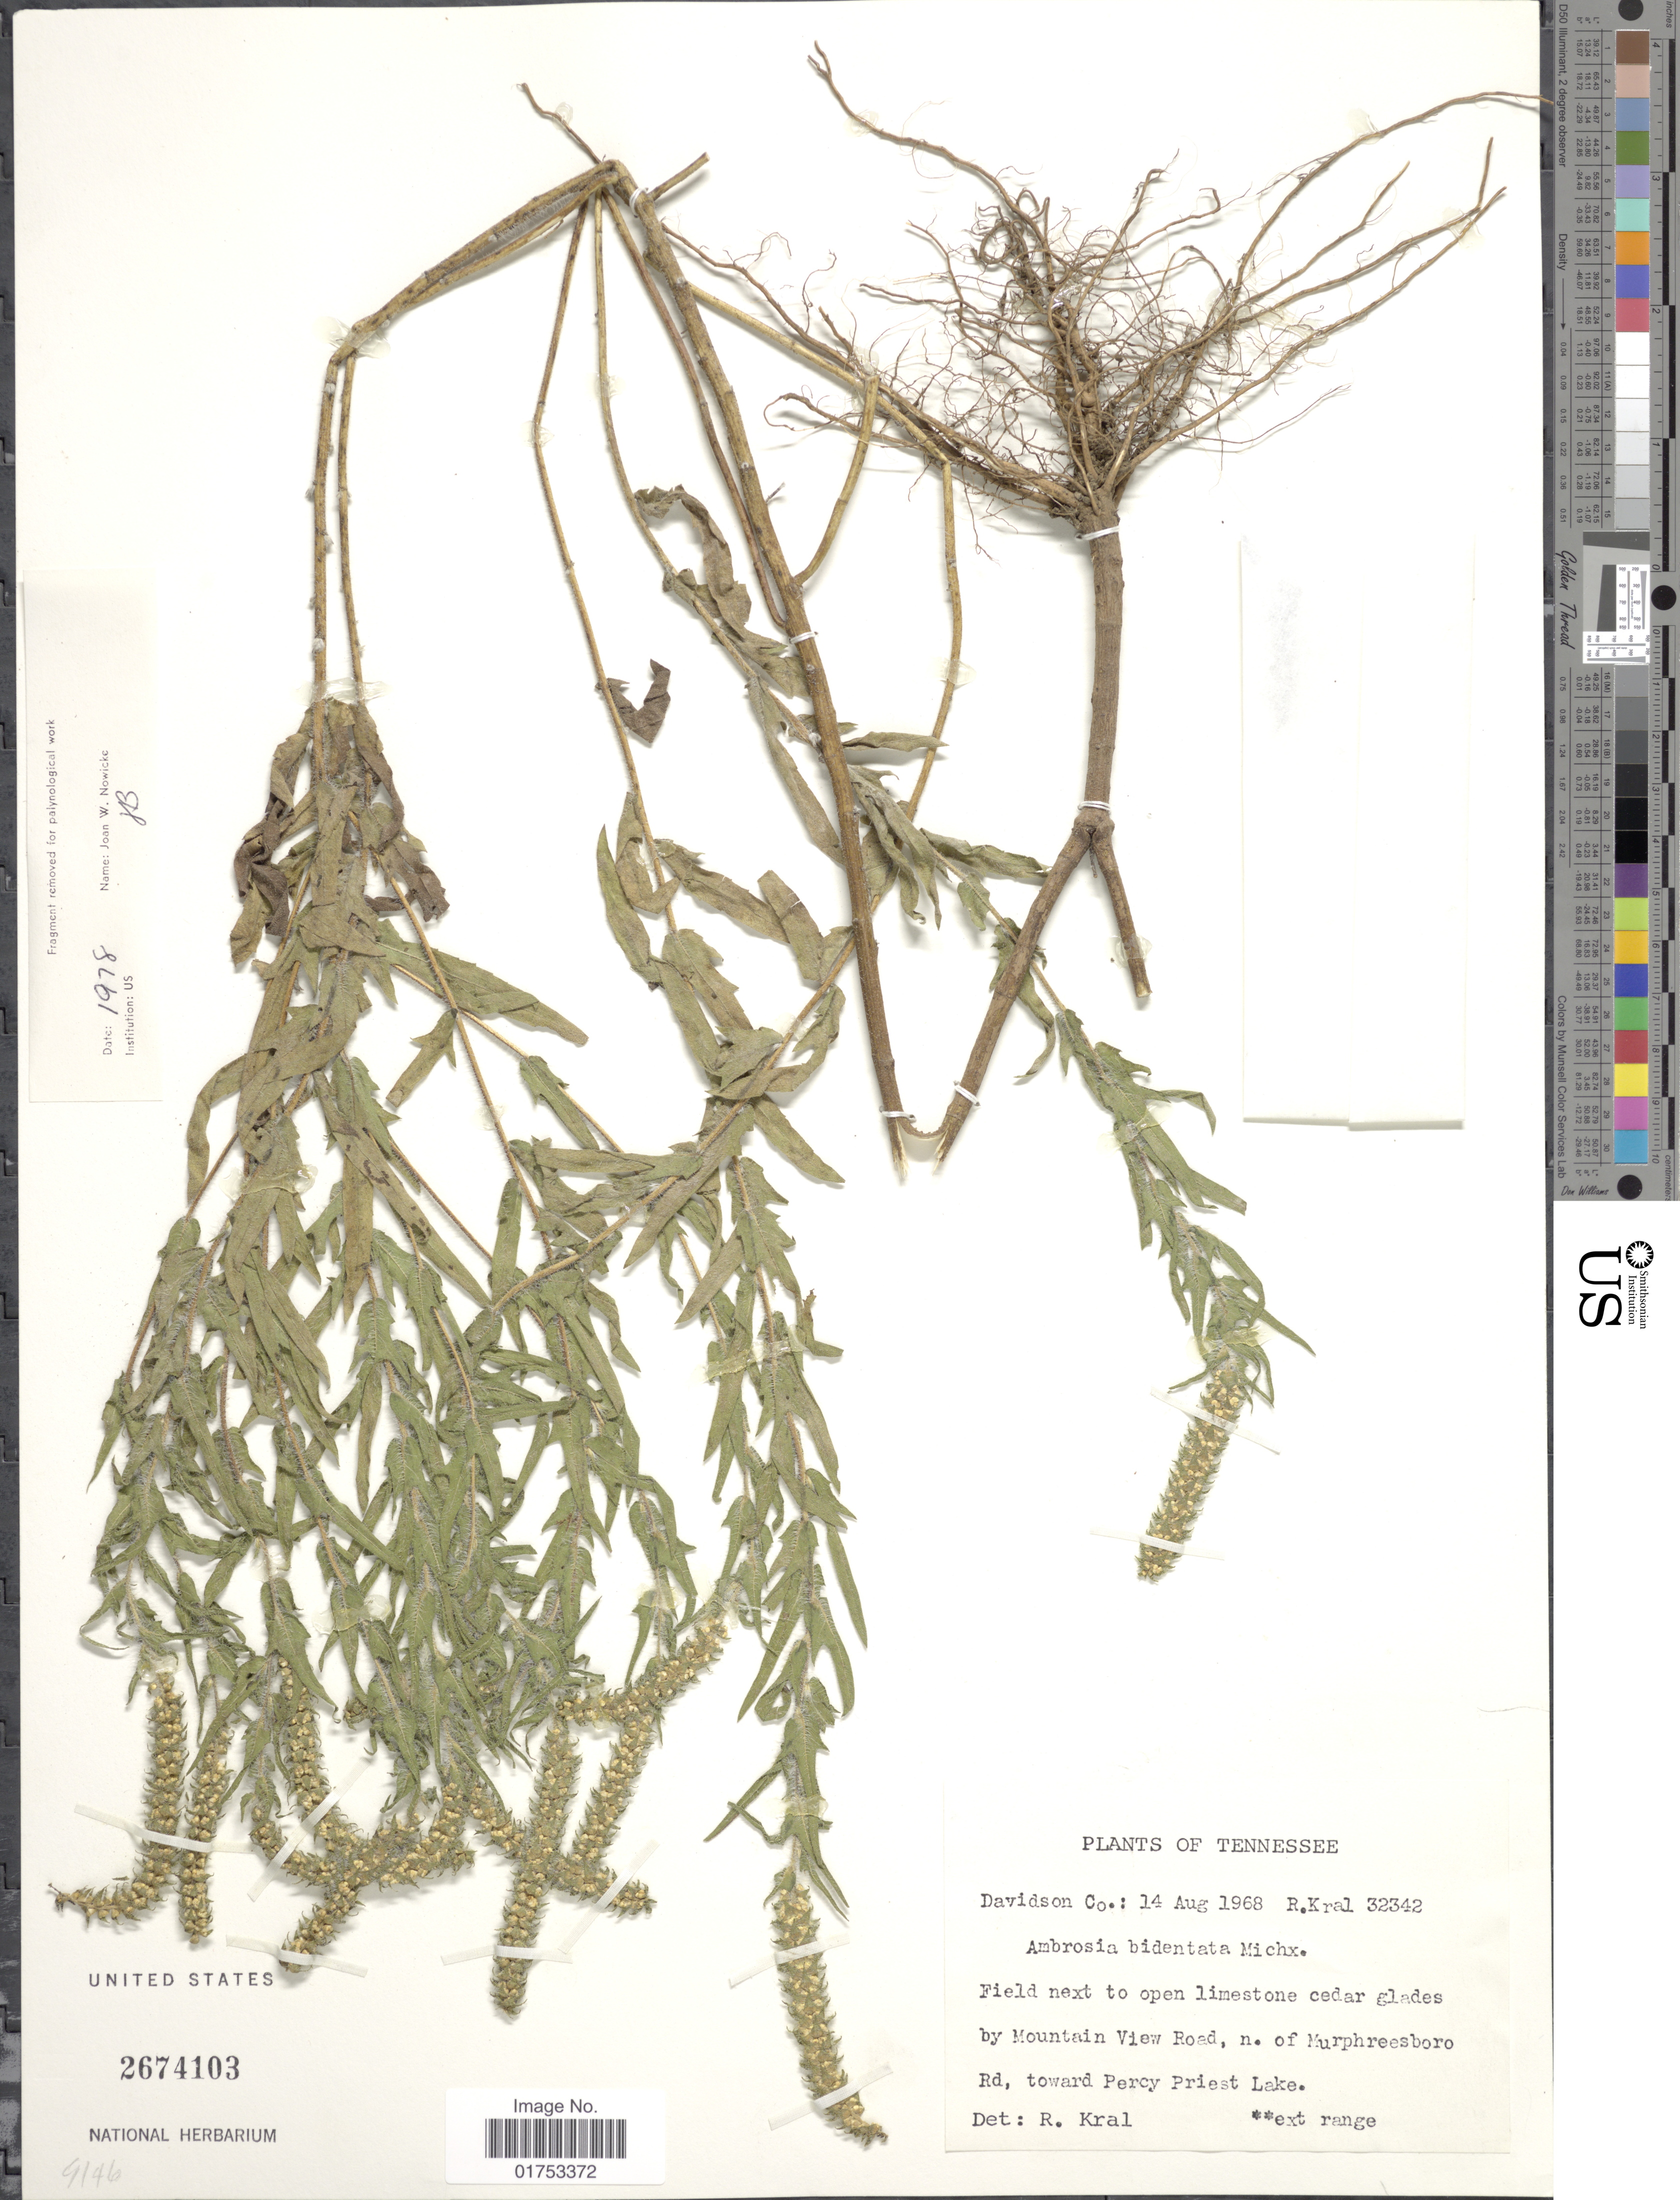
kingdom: Plantae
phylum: Tracheophyta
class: Magnoliopsida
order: Asterales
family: Asteraceae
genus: Ambrosia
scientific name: Ambrosia bidentata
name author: Michx.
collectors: R. Kral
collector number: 32342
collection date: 1968-08-14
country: United States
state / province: Tennessee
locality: Davidson Co., Mountain View Road, n. of Murphreesboro Rd, toward Percy Priest Lake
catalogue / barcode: US 2674103